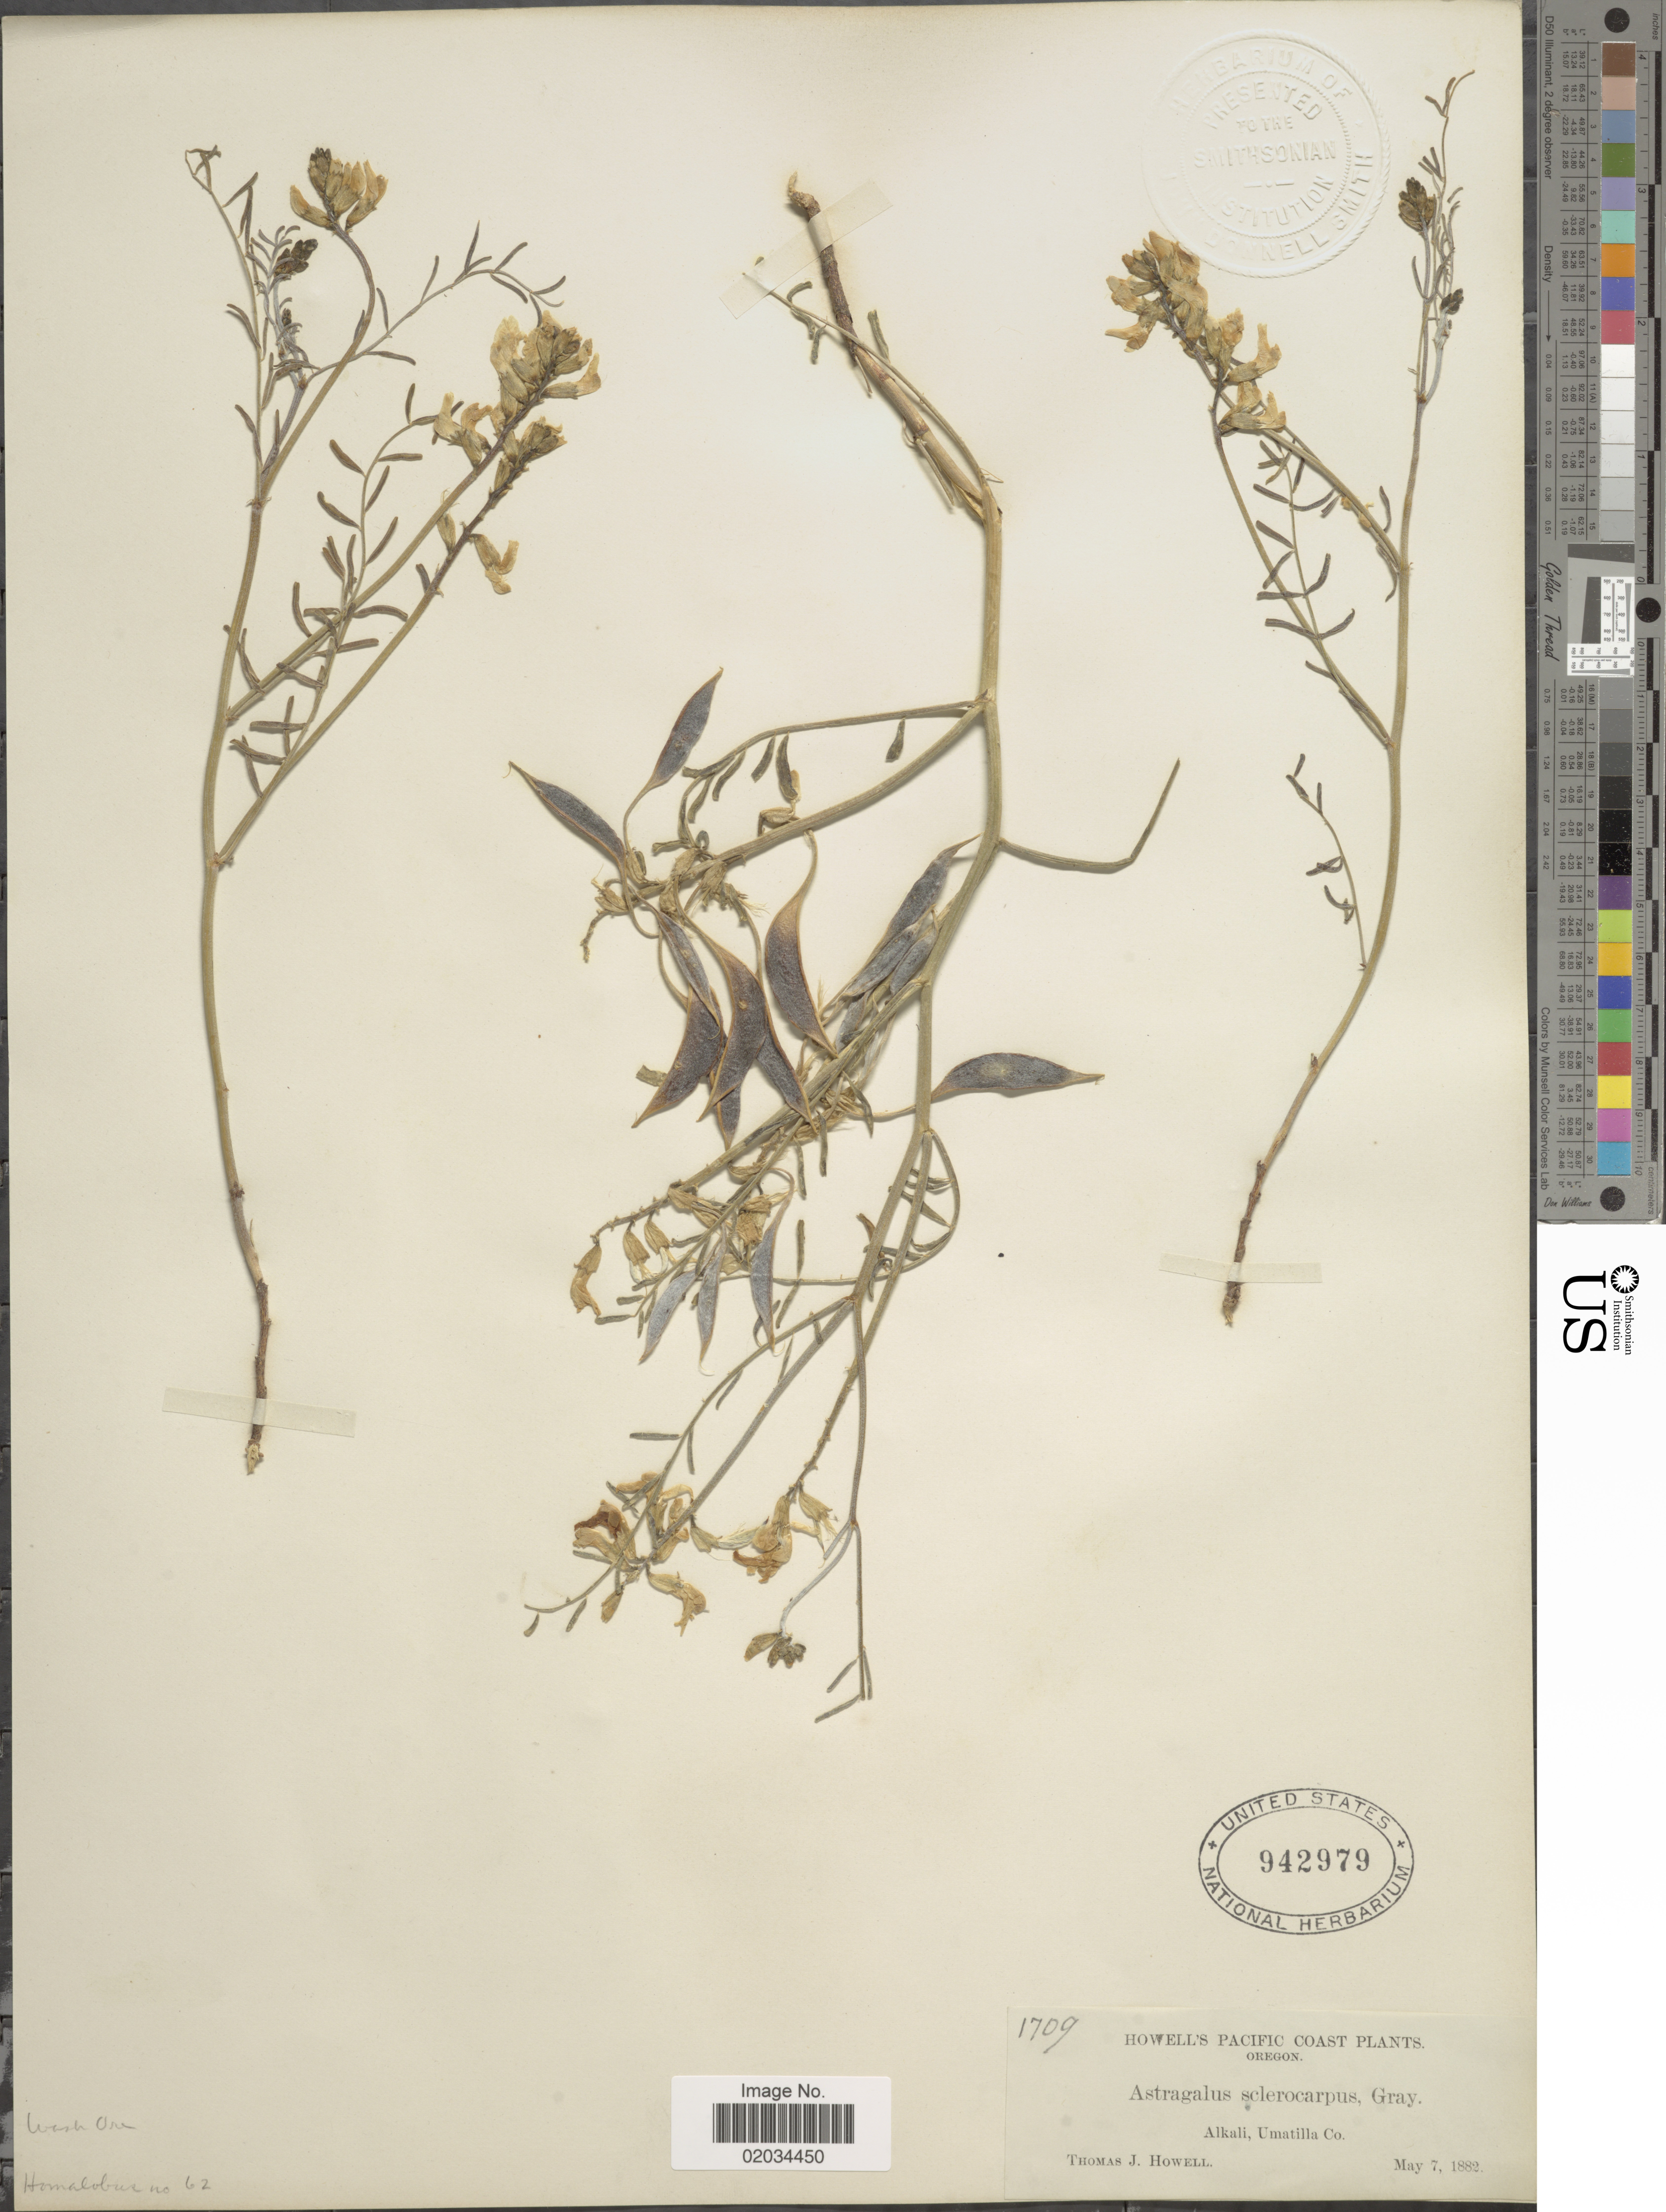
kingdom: Plantae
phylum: Tracheophyta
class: Magnoliopsida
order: Fabales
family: Fabaceae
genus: Astragalus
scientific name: Astragalus sclerocarpus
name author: A. Gray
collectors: T. J. Howell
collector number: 1709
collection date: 1882-05-07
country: United States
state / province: Oregon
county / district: Umatilla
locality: Pacific Coast, Alkali, Umatilla Co.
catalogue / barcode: US 942979